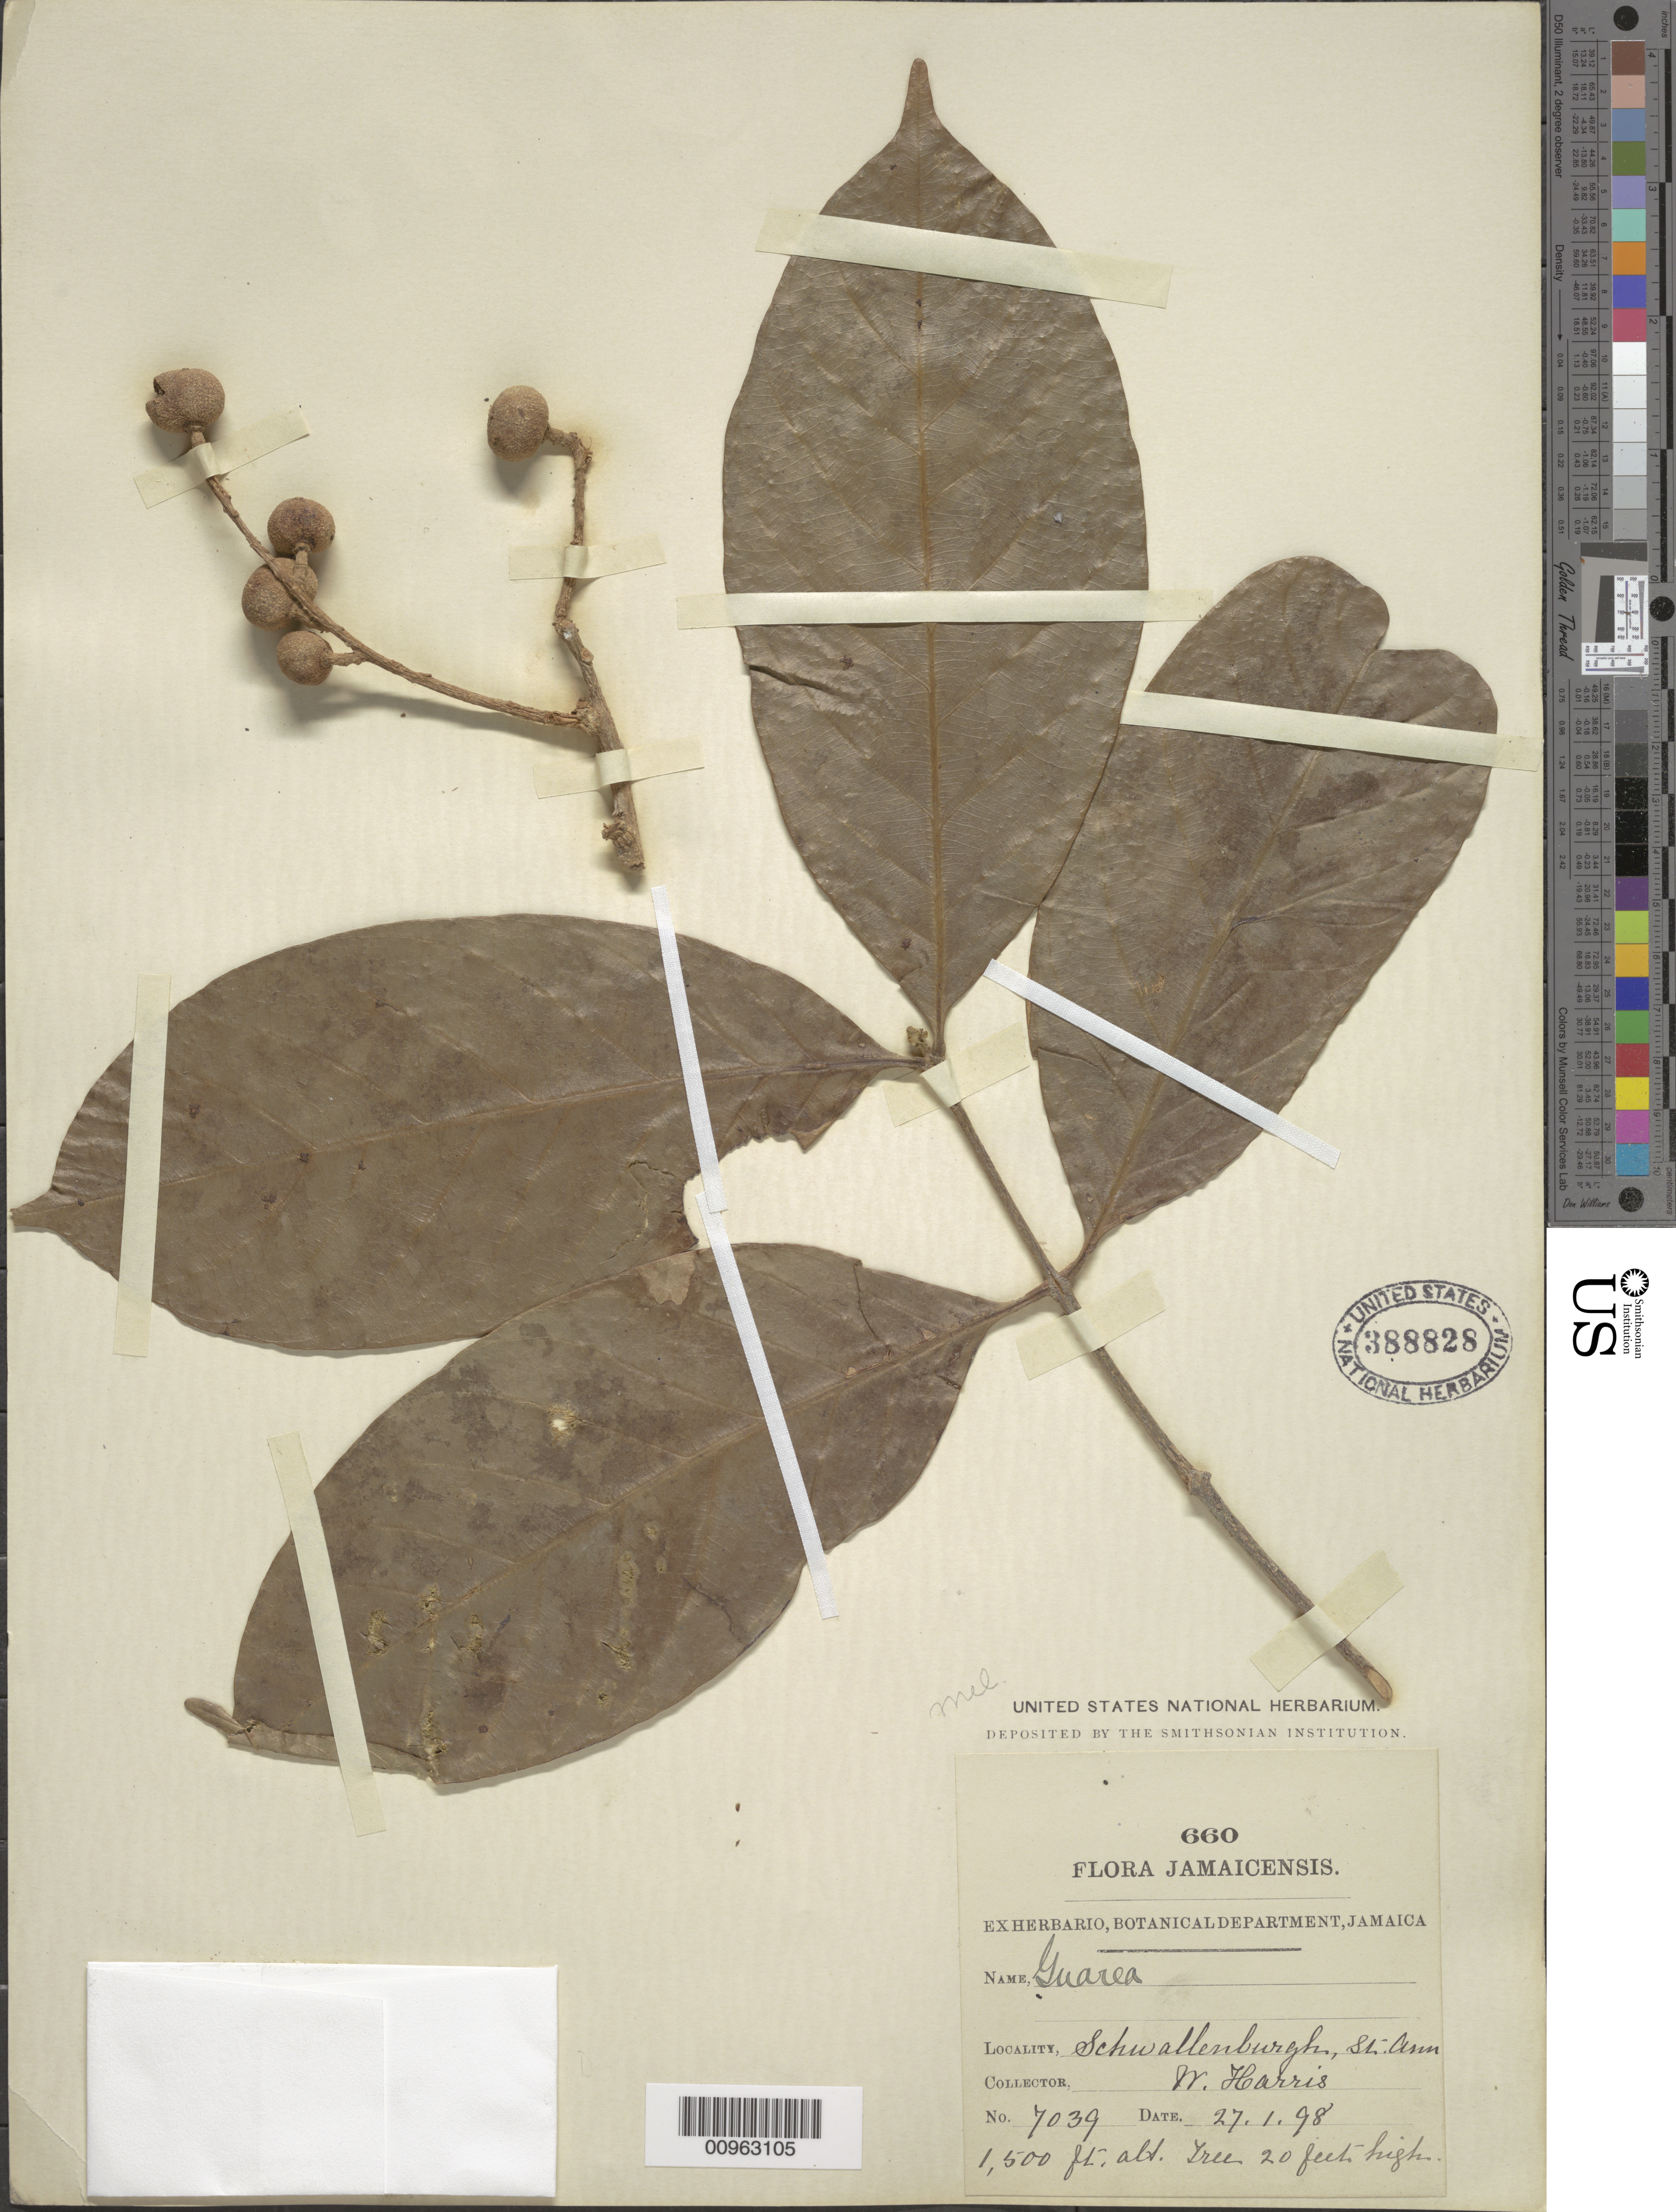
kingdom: Plantae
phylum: Tracheophyta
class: Magnoliopsida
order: Sapindales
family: Meliaceae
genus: Guarea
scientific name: Guarea sp.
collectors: W. H. Harris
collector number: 7039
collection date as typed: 27 Jan 1898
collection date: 1898-01-27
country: Jamaica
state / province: Saint Ann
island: Jamaica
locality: Schwallenburgh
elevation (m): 457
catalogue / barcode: US 388828